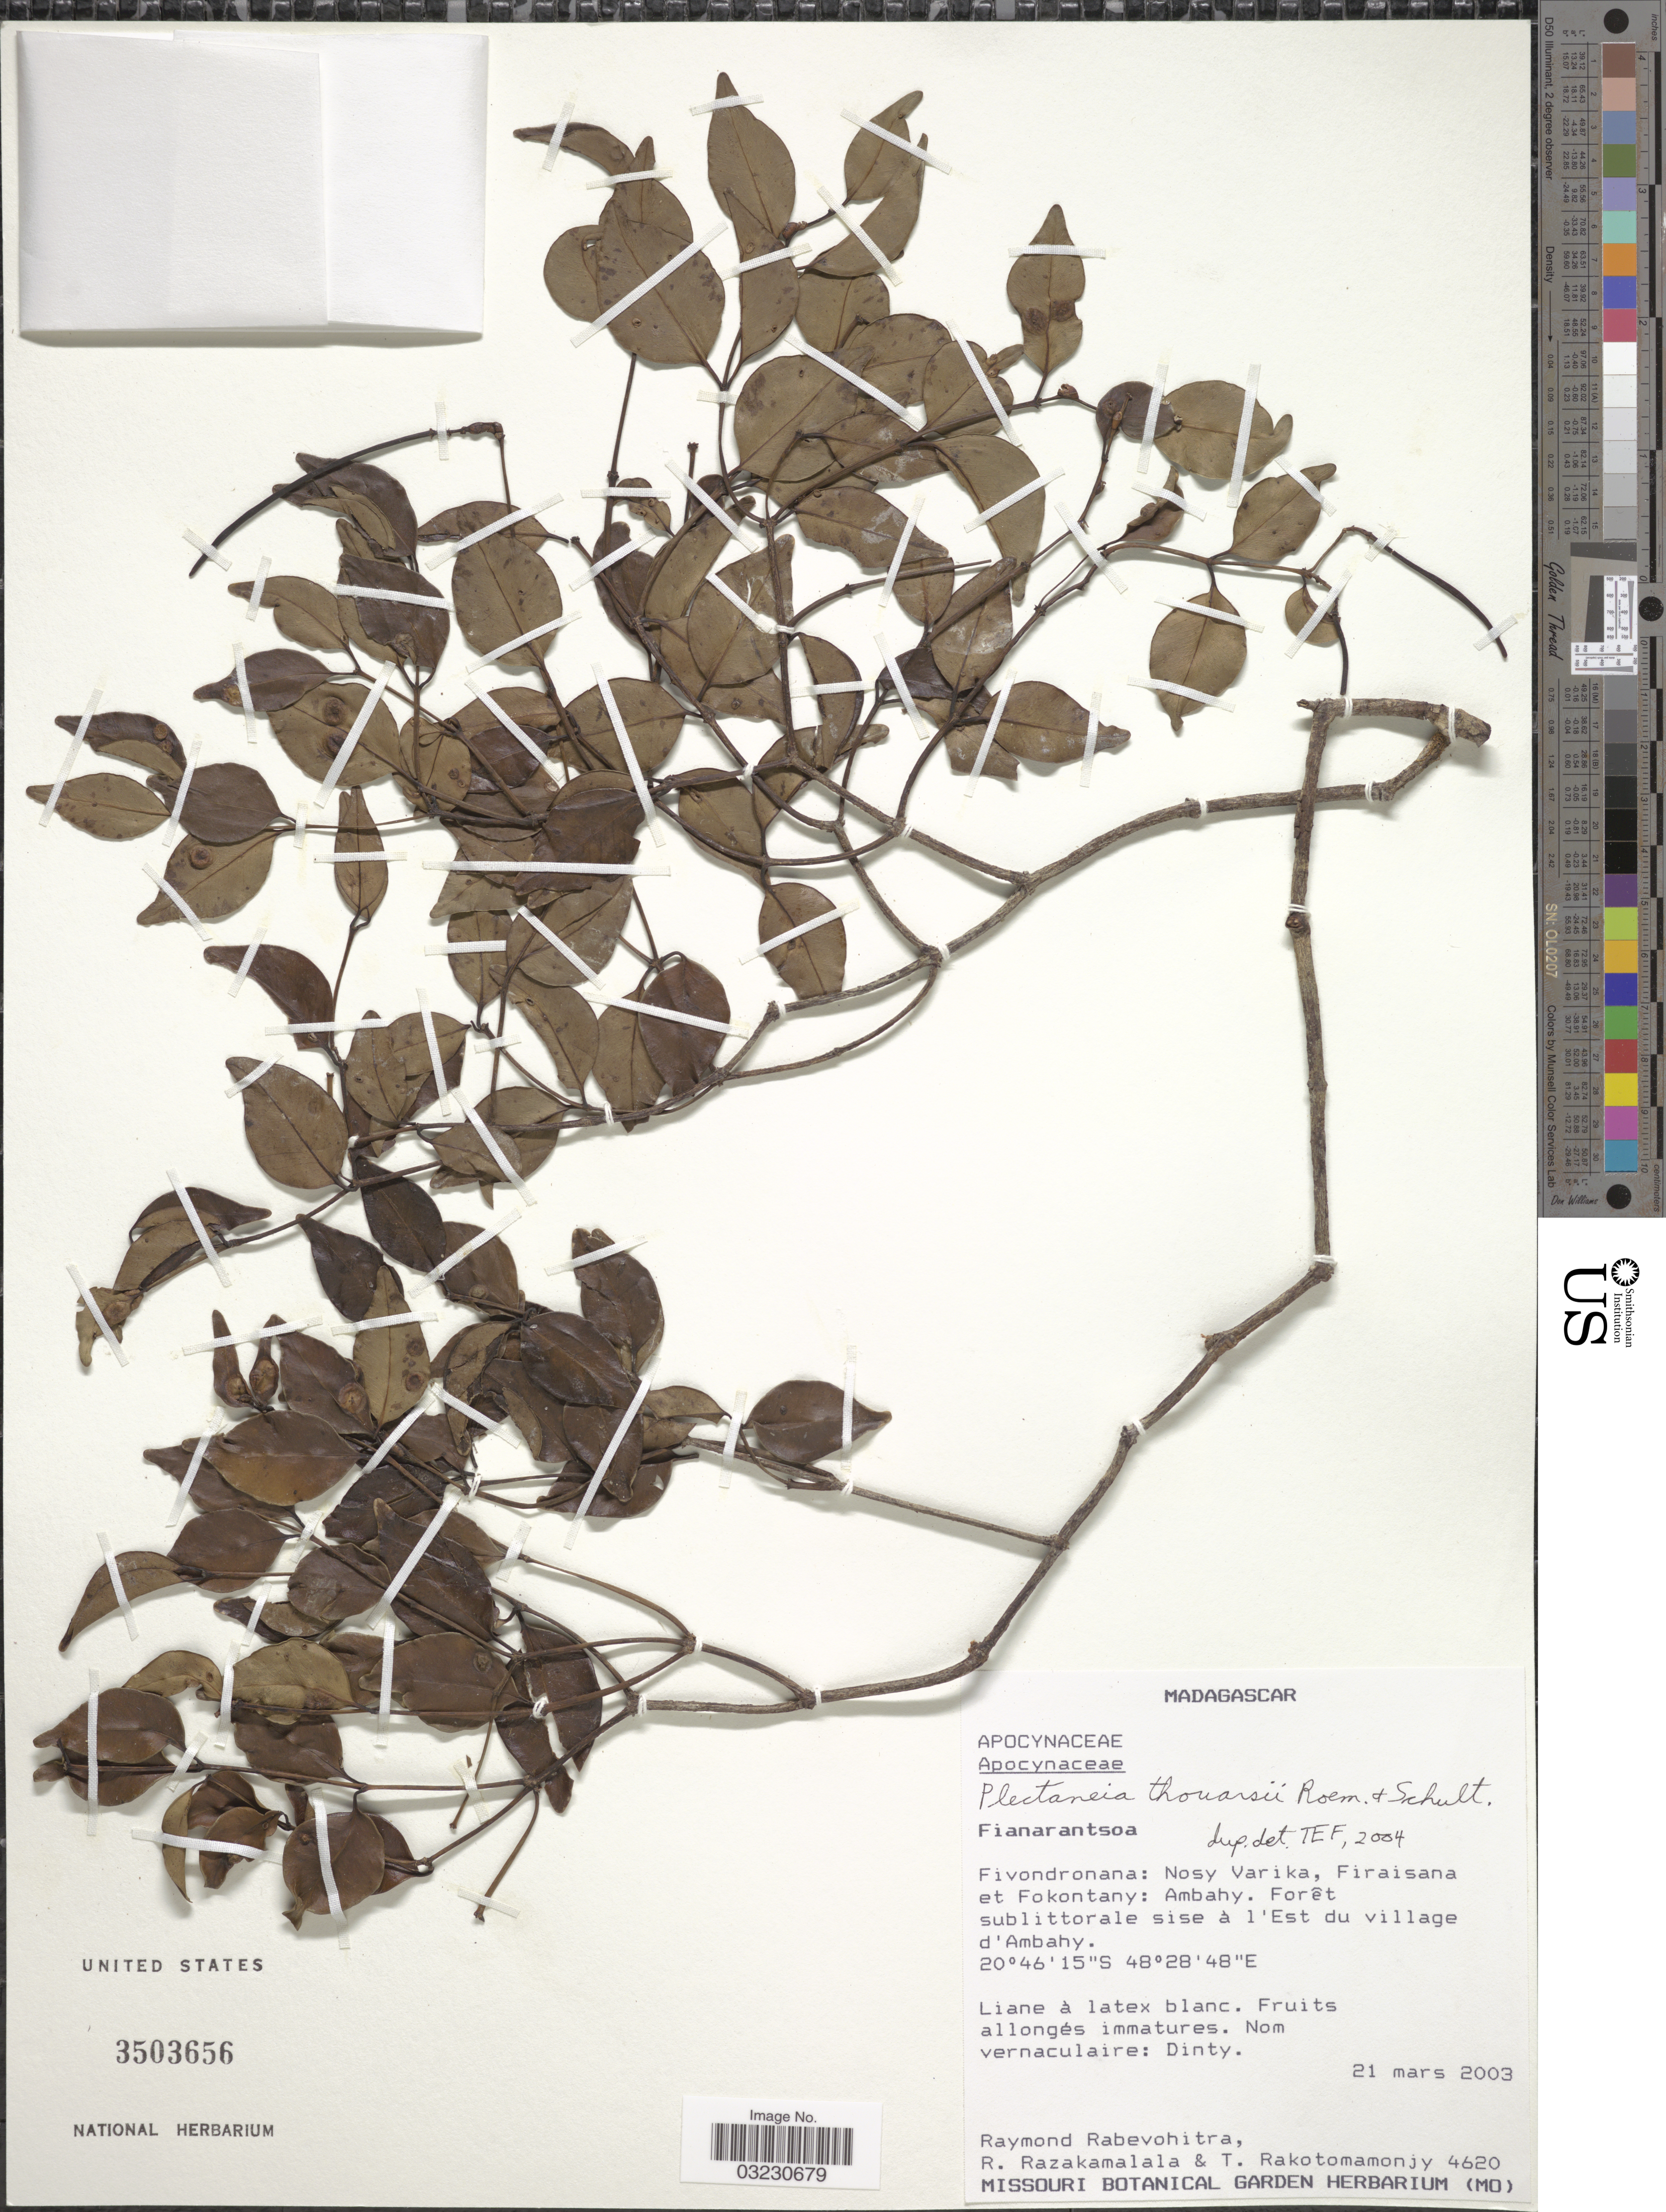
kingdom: Plantae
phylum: Tracheophyta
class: Magnoliopsida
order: Gentianales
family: Apocynaceae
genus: Plectaneia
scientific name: Plectaneia thouarsii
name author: Roem. & Schult.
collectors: R. Rabevohitra, R. Razakamalala & T. Rakotomamonjy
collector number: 4620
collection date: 2003-03-21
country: Madagascar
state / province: Vatovavy Fitovinany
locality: Fivondronana: Nosy Varika, Firaisana et Fokontany: Ambahy. Forêt sublittorale sise à l'Est du village d'Ambahy.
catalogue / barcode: US 3503656